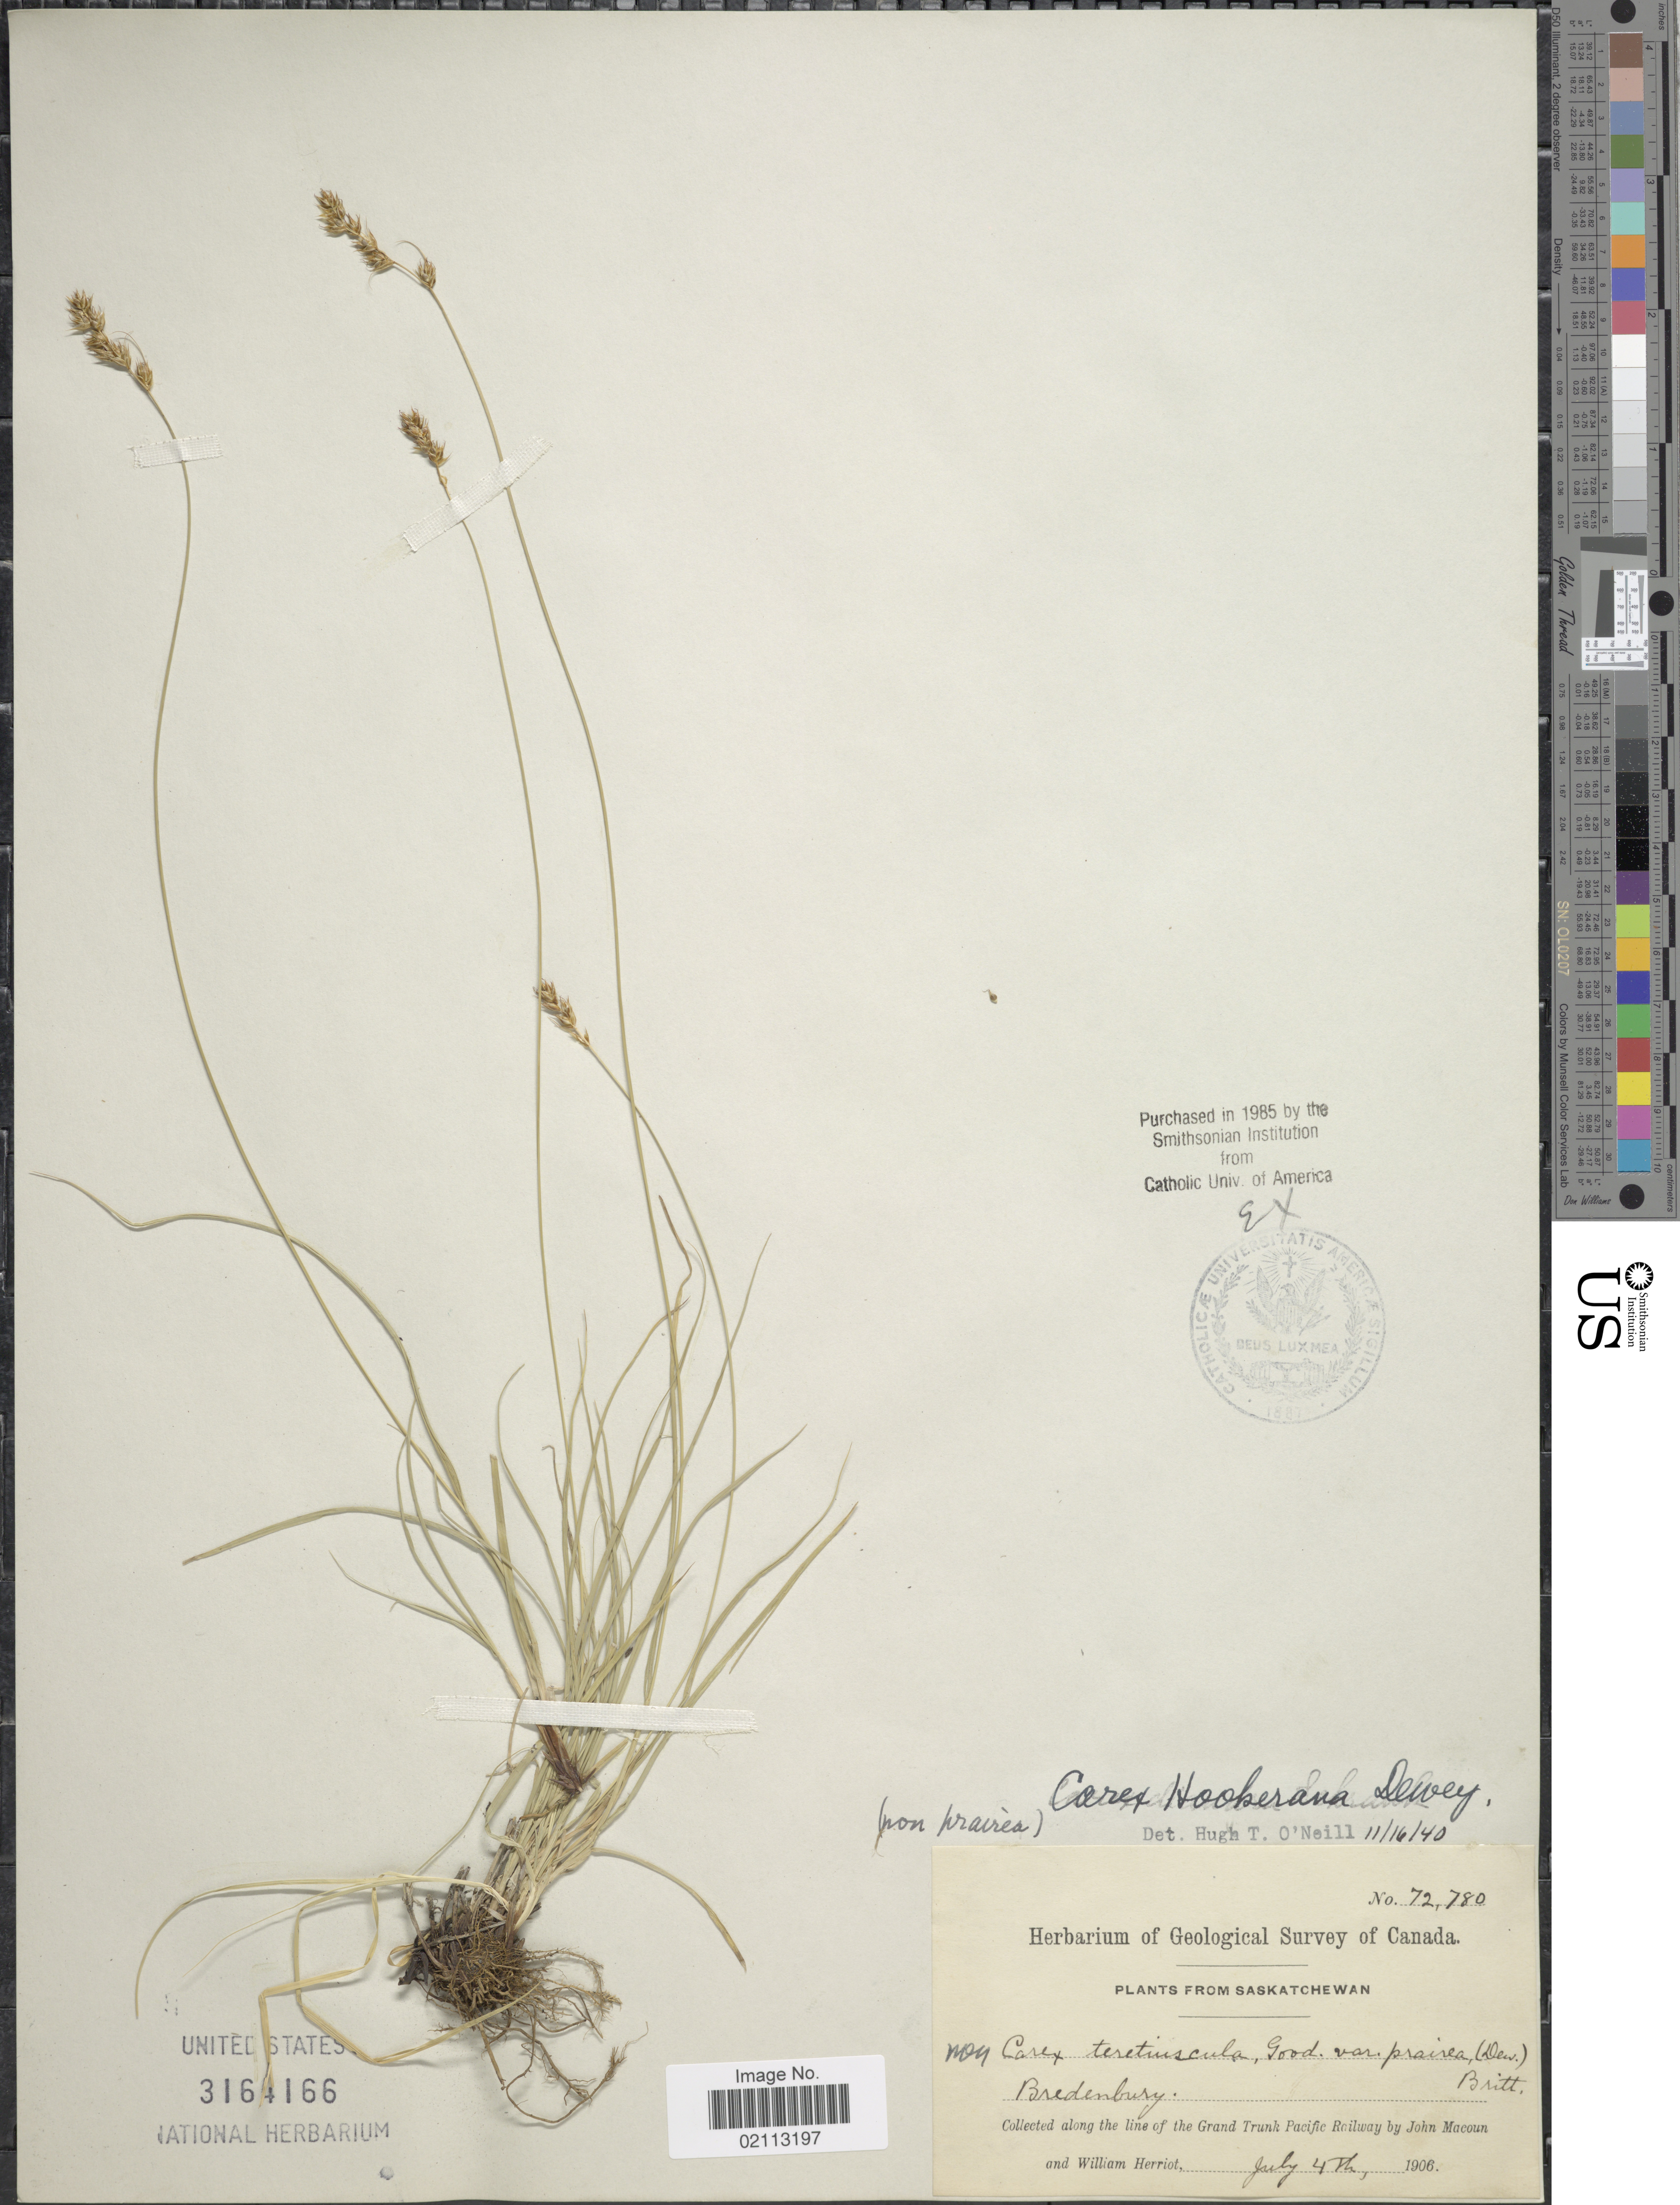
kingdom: Plantae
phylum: Tracheophyta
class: Liliopsida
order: Poales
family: Cyperaceae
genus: Carex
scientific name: Carex hookeriana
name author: Dewey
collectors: J. Macoun & W. Herriot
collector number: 72780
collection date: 1906-07-04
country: Canada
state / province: Saskatchewan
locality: Bredenbury, along the line of the Grand Trunk Pacific Railway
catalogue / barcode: US 3164166